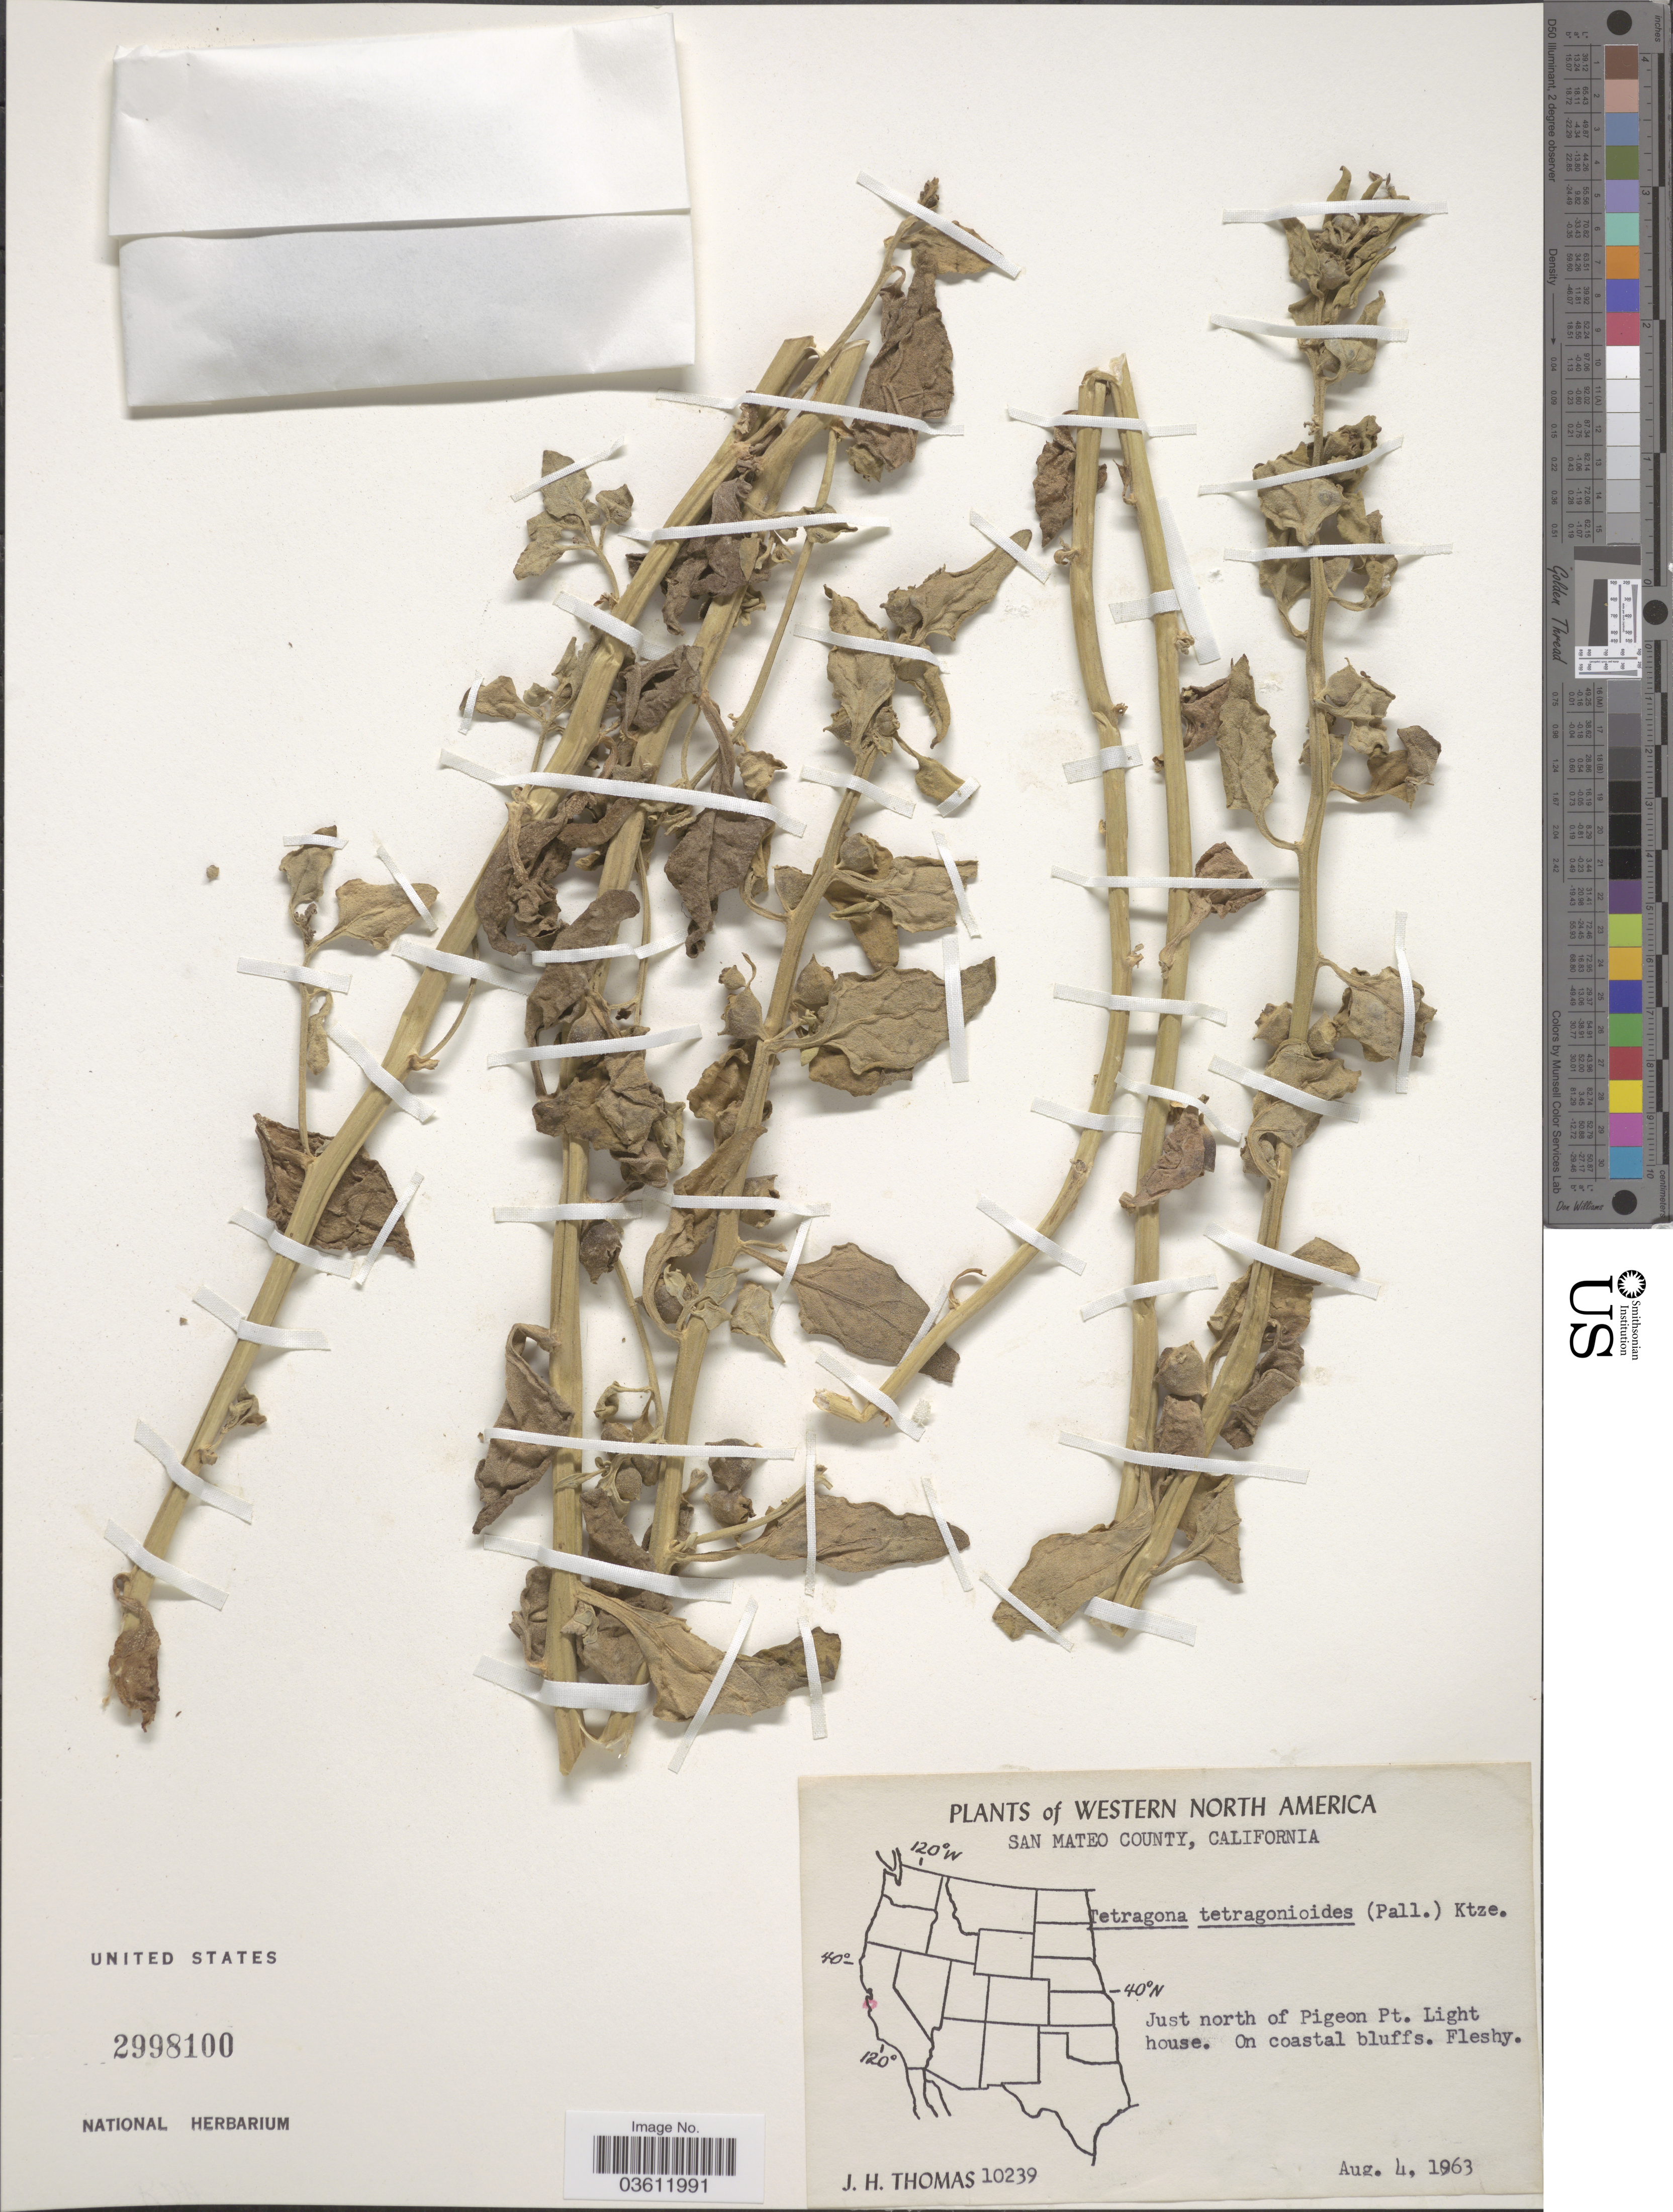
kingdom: Plantae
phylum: Tracheophyta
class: Magnoliopsida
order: Caryophyllales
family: Aizoaceae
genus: Tetragonia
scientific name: Tetragonia tetragonoides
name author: (Pall.) Kuntze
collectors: J. H. Thomas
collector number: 10239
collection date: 1963-08-04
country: United States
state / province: California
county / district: San Mateo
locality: Western North America. San Mateo County. Just north of Pigeon Pt. Light house. On coastal bluffs.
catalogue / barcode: US 2998100